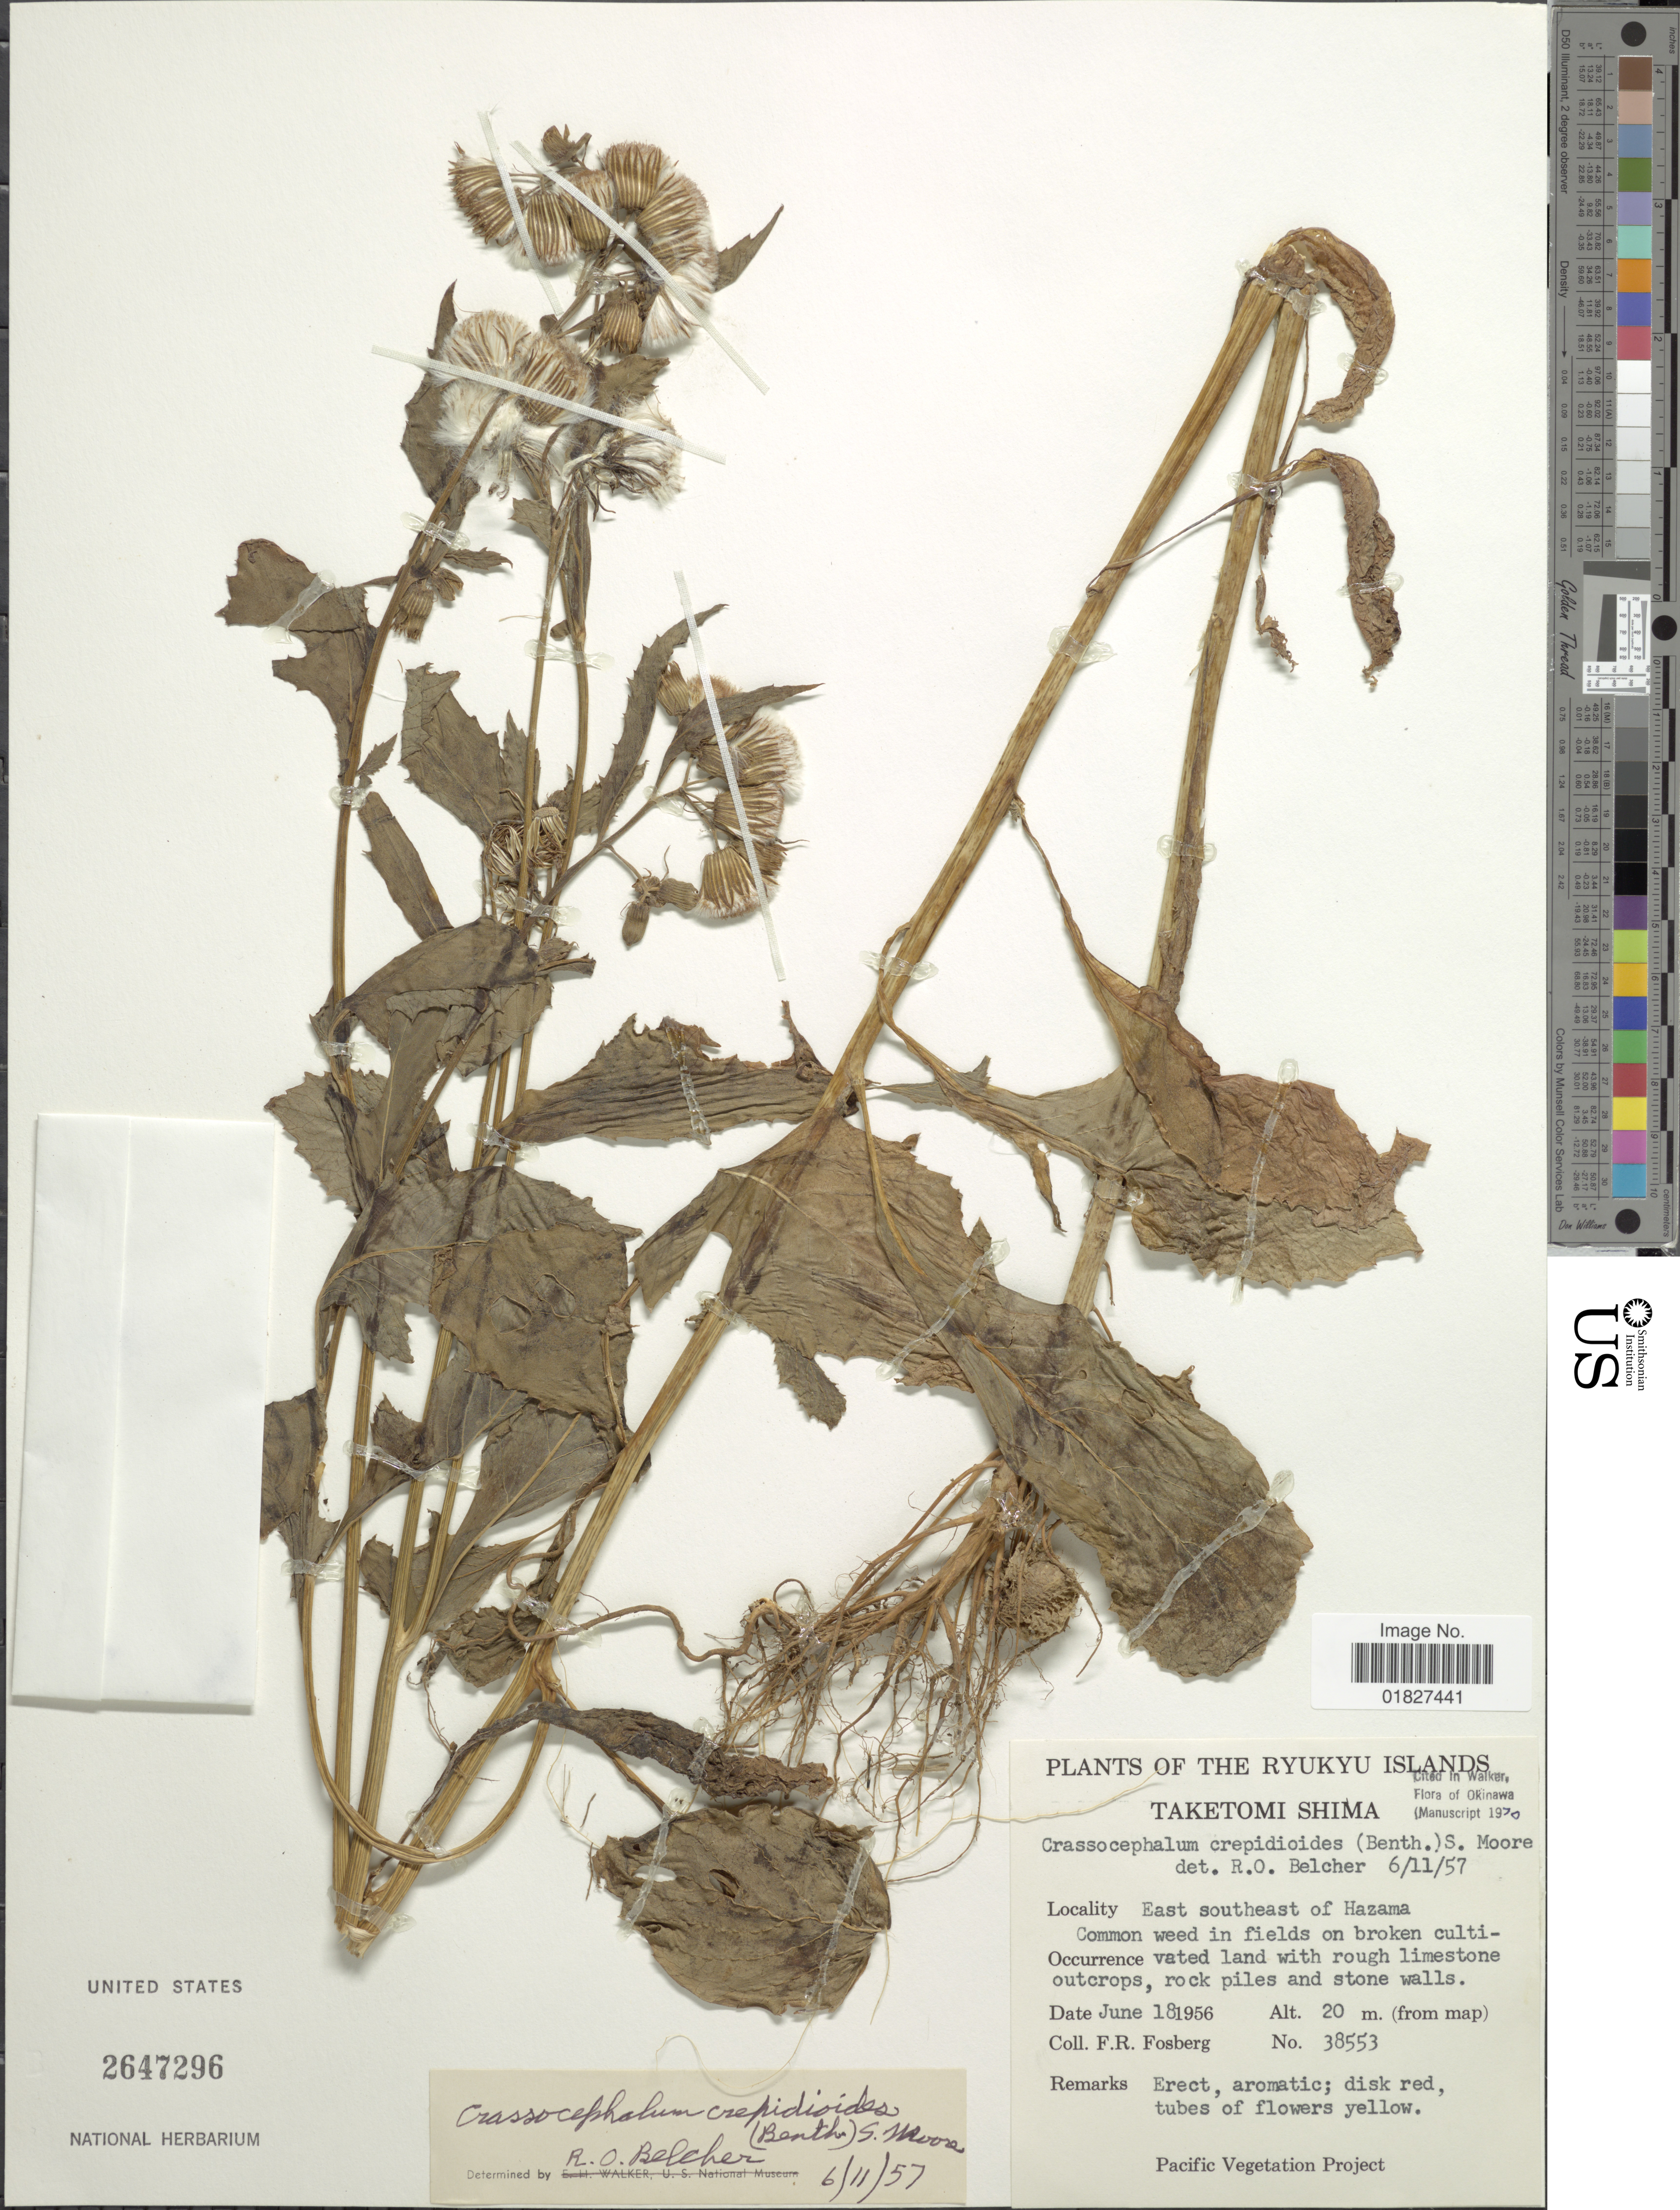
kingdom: Plantae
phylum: Tracheophyta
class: Magnoliopsida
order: Asterales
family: Asteraceae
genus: Crassocephalum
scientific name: Crassocephalum crepidioides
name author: (Benth.) S. Moore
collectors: F. R. Fosberg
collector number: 38553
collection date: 1956-06-18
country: Japan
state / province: Okinawa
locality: Ryukyu Islands, Taketomi Shima, east southeast of Hazama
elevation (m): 20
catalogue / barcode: US 2647296